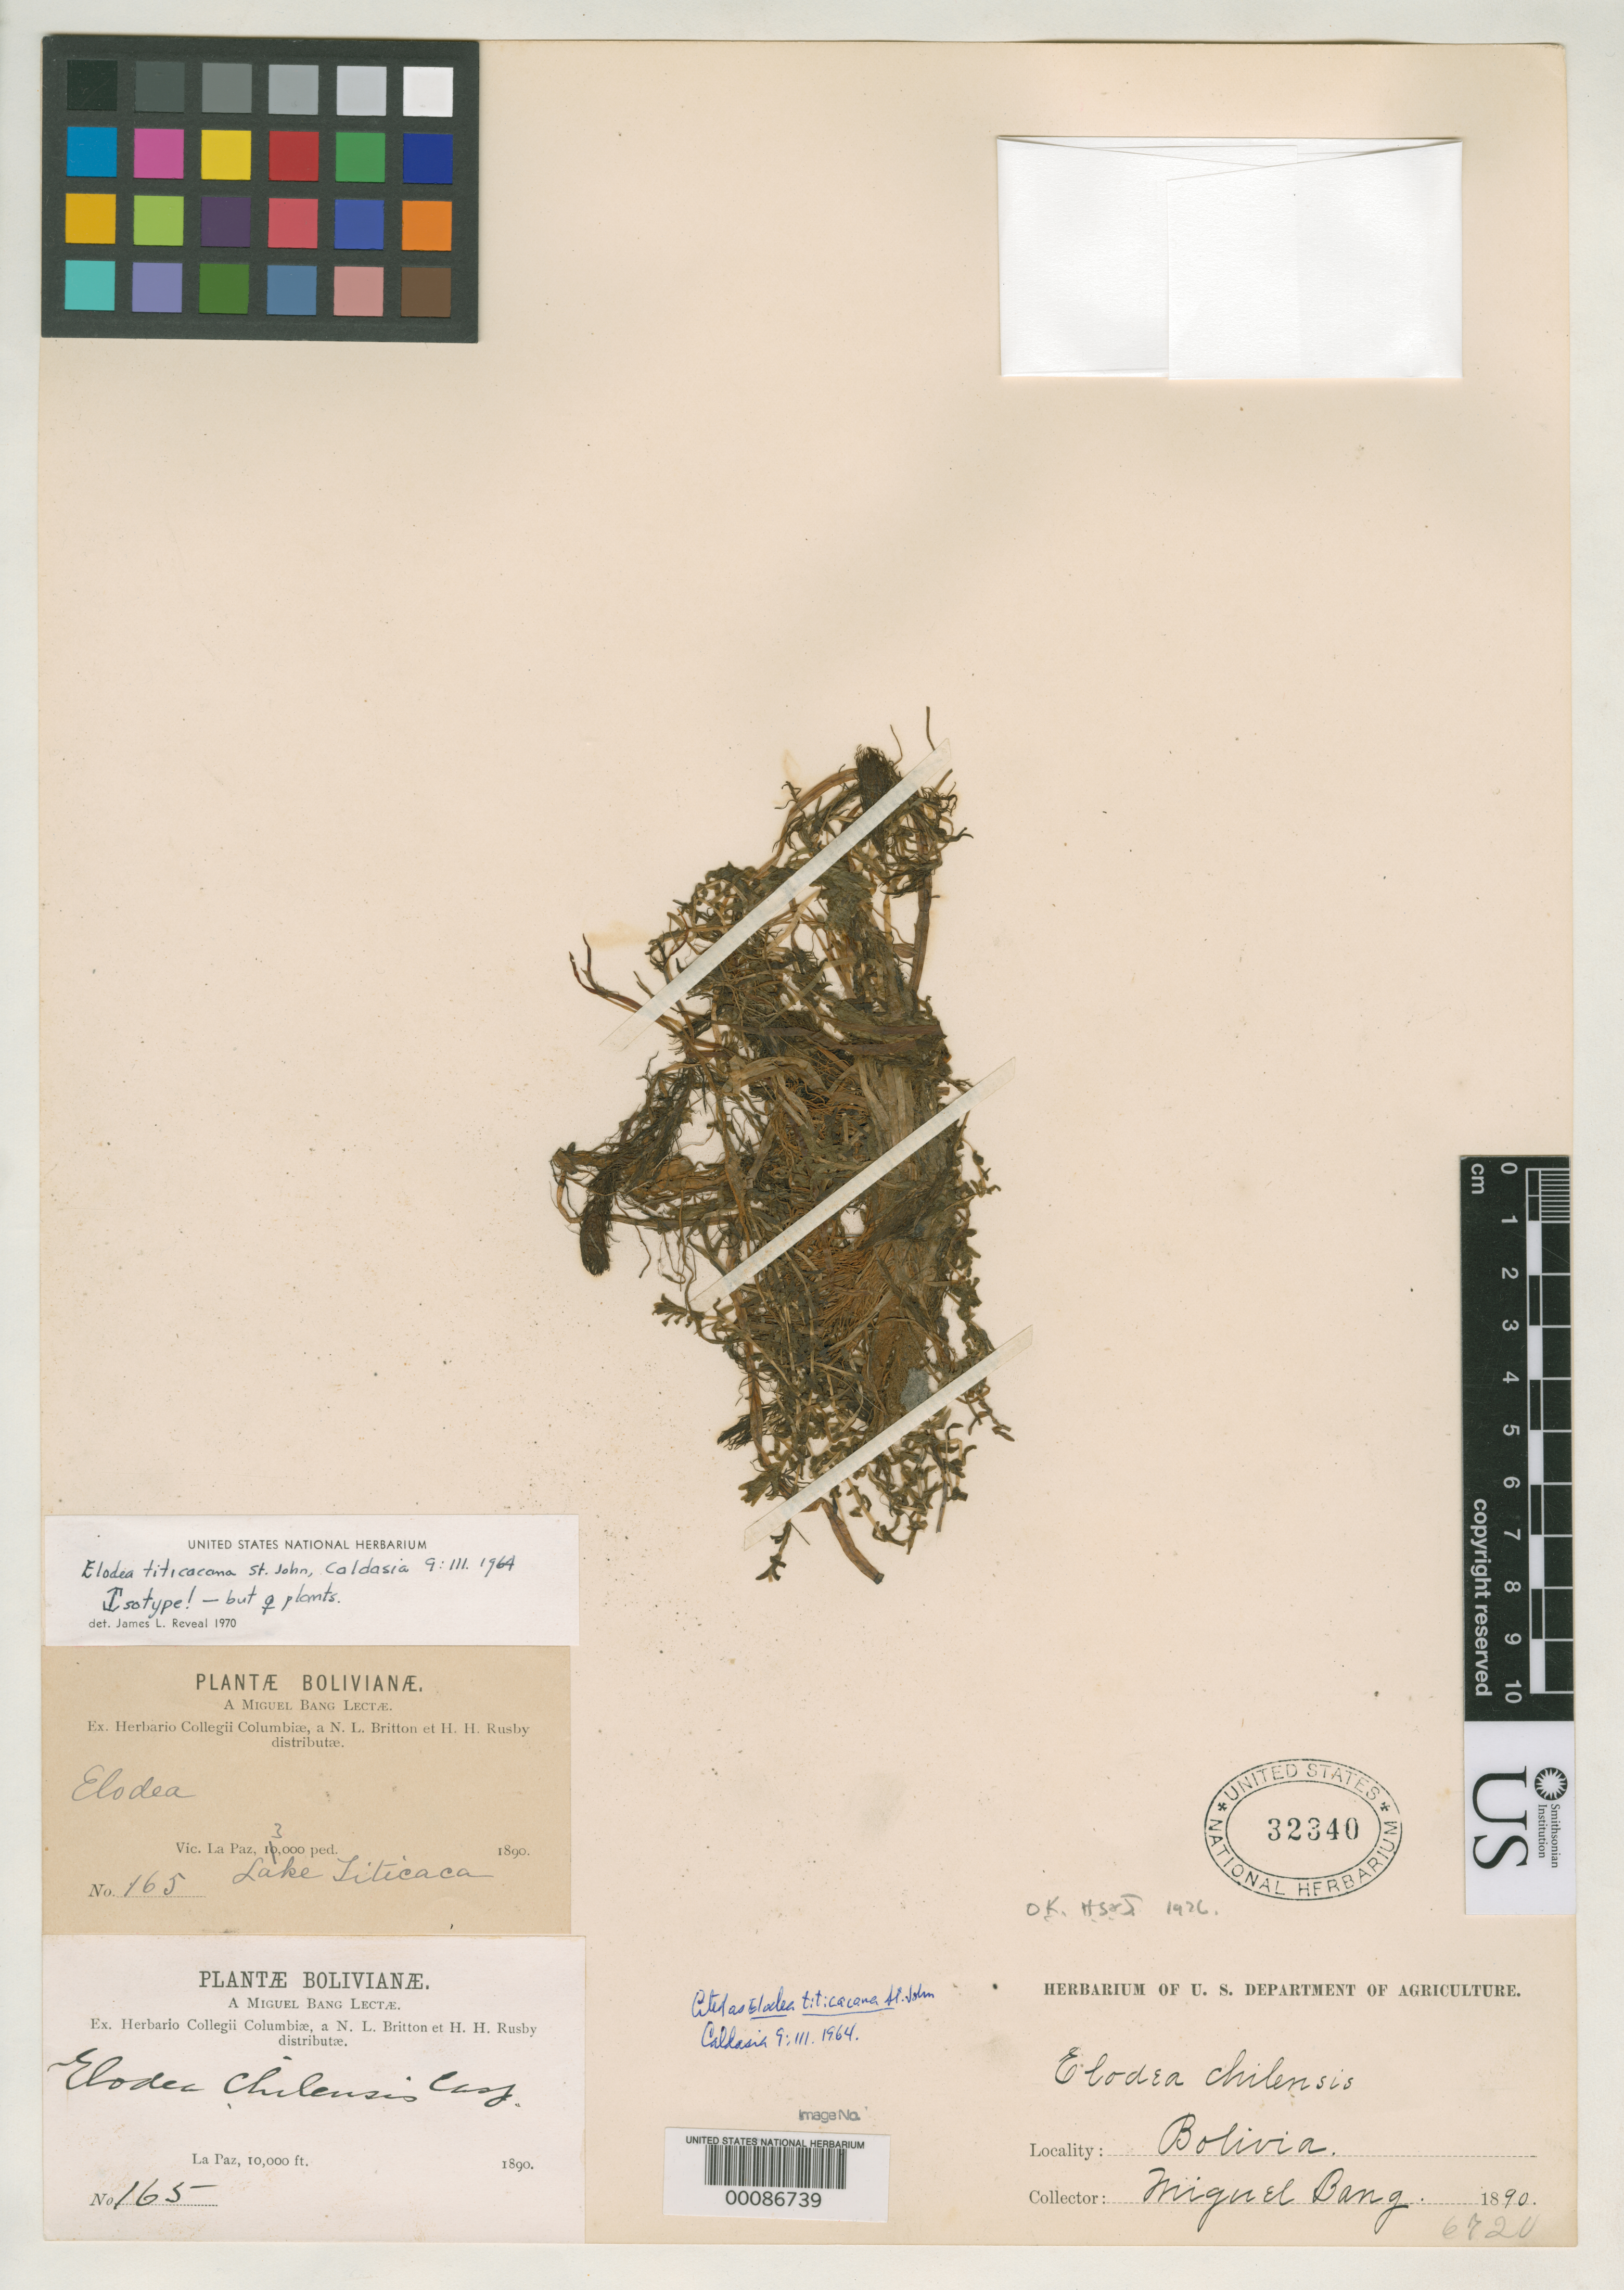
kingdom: Plantae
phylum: Tracheophyta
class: Liliopsida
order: Alismatales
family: Hydrocharitaceae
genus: Elodea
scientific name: Elodea titicacana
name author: H. St. John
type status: Isotype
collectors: M. Bang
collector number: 165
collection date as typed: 1890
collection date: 1890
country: Bolivia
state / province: La Paz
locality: Lake Titicaca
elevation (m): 3962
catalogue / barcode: US 32340